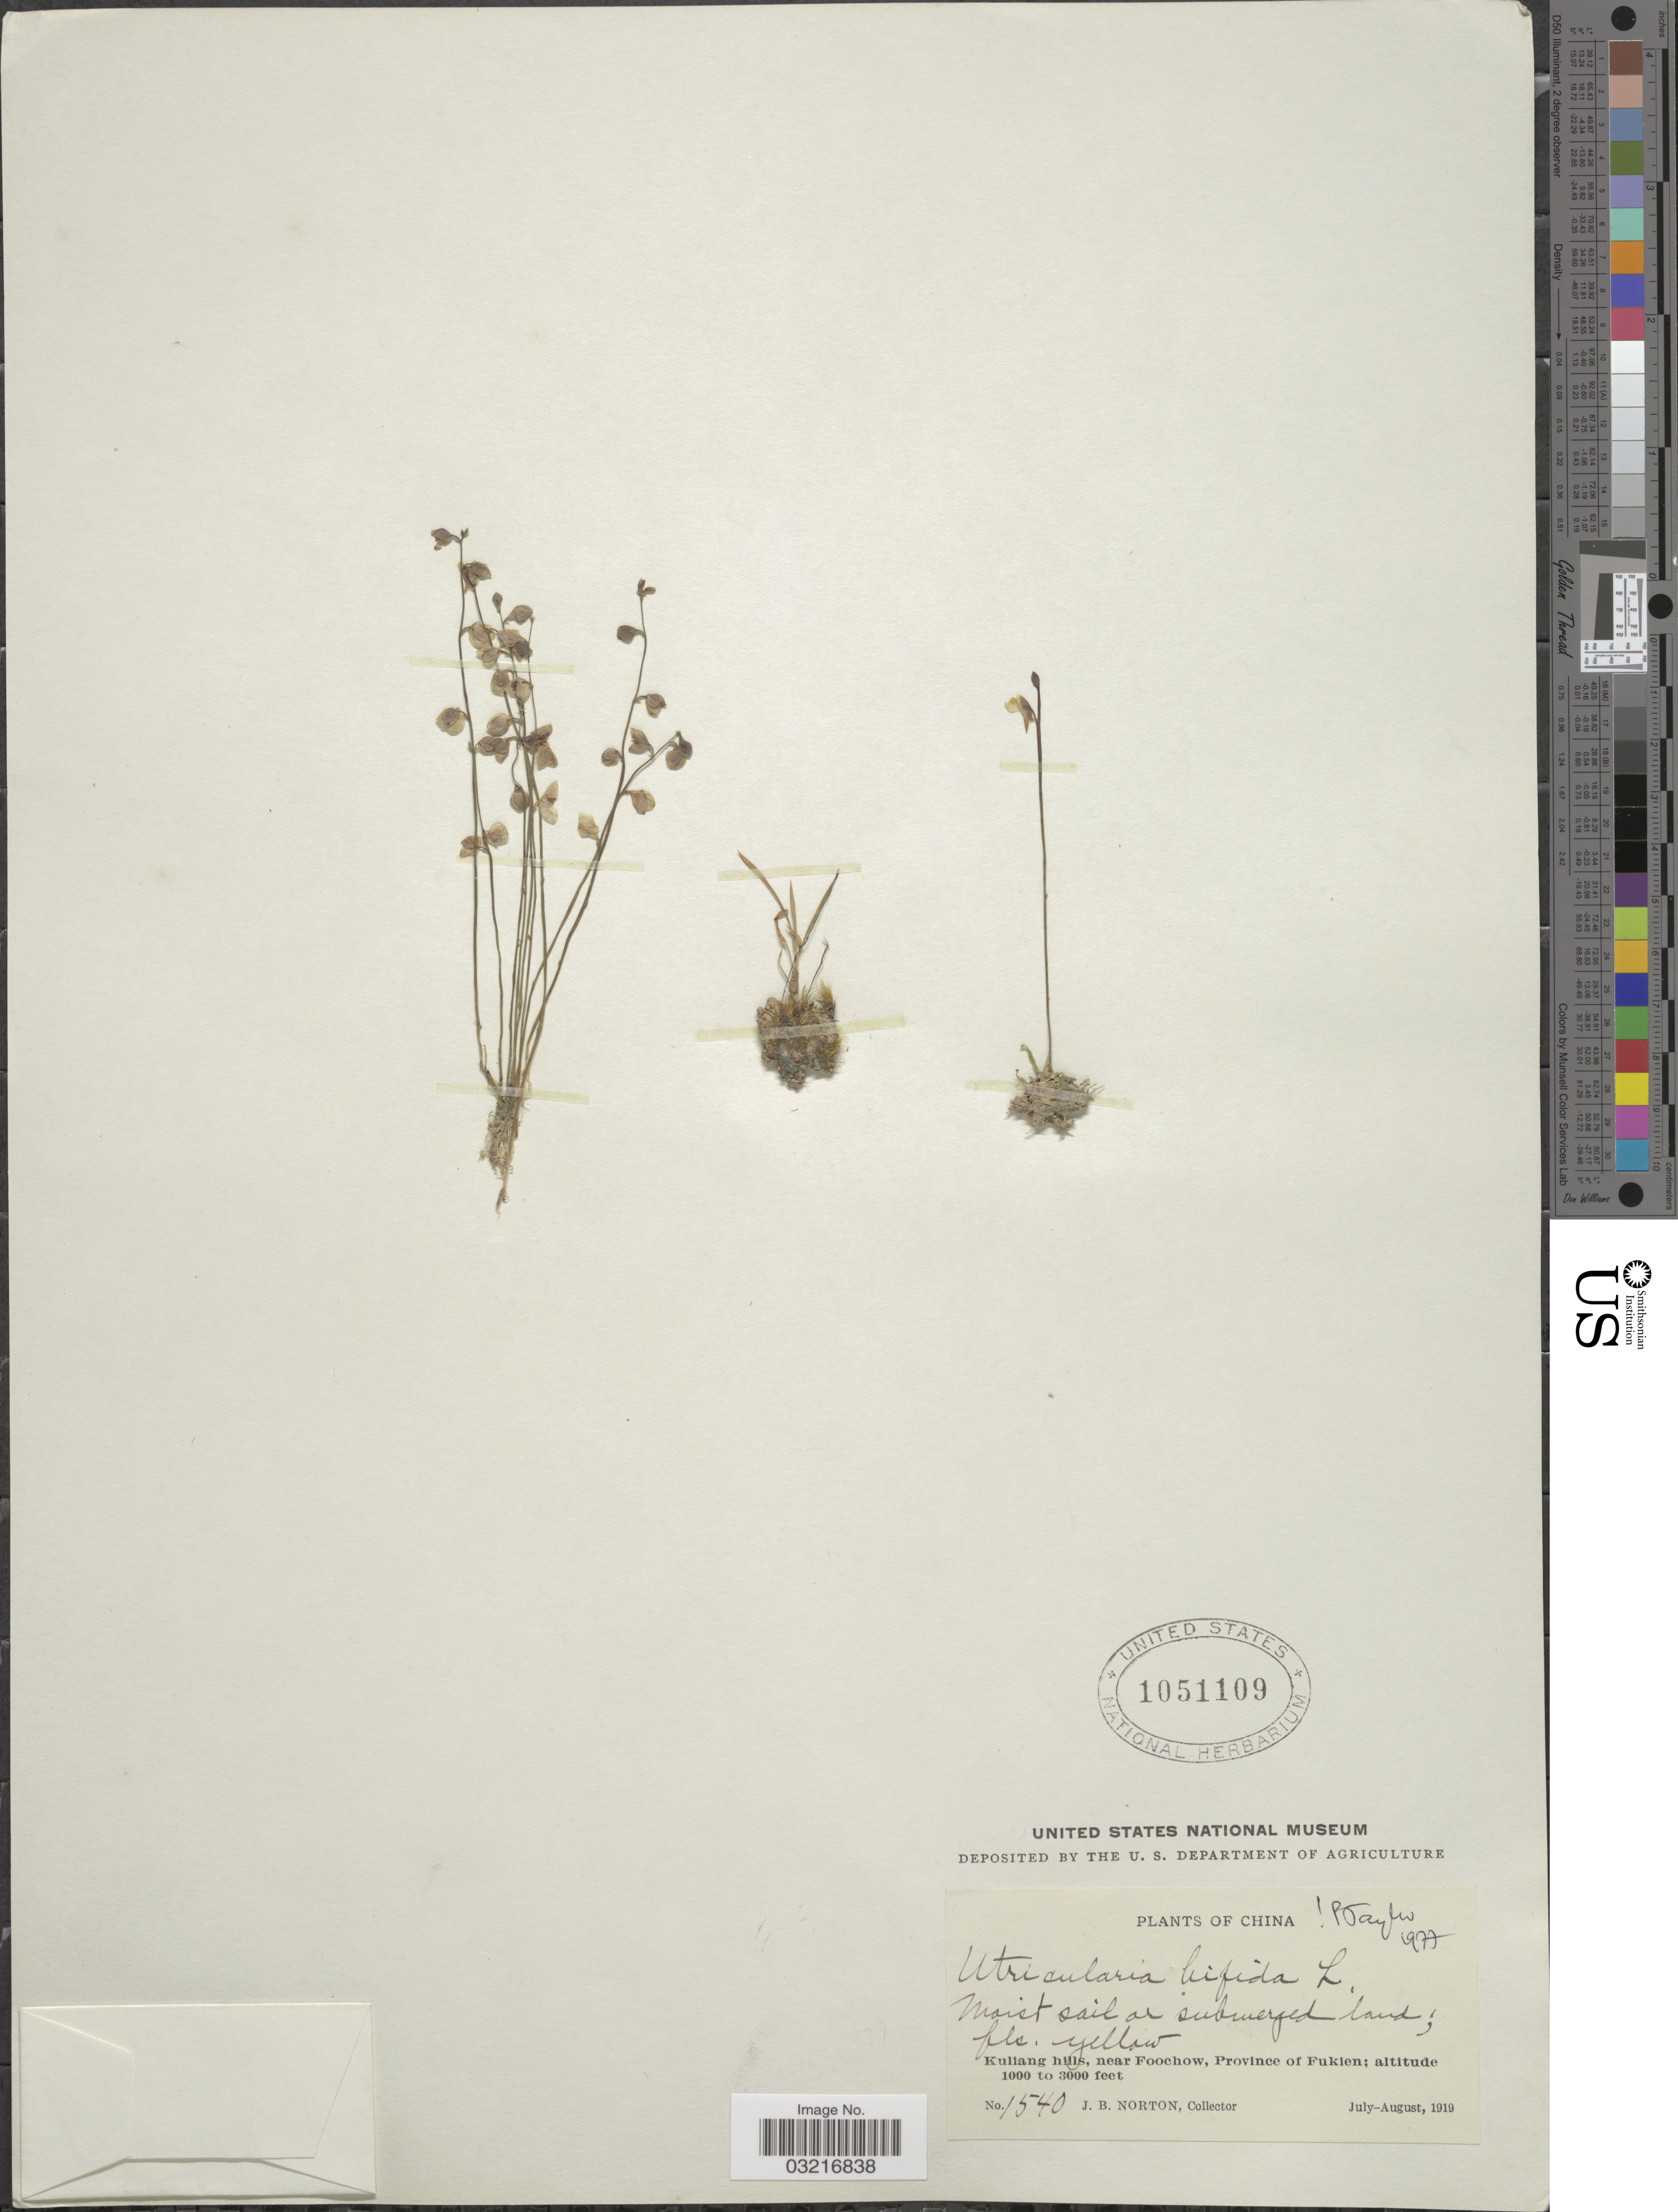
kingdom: Plantae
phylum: Tracheophyta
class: Magnoliopsida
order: Lamiales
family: Lentibulariaceae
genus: Utricularia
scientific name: Utricularia bifida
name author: L.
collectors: J. B. Norton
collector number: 1540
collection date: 1919-07/1919-08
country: China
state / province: Fujian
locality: Kuliang hills, near Foochow, Province of Fukien.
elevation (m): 305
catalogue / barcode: US 1051109